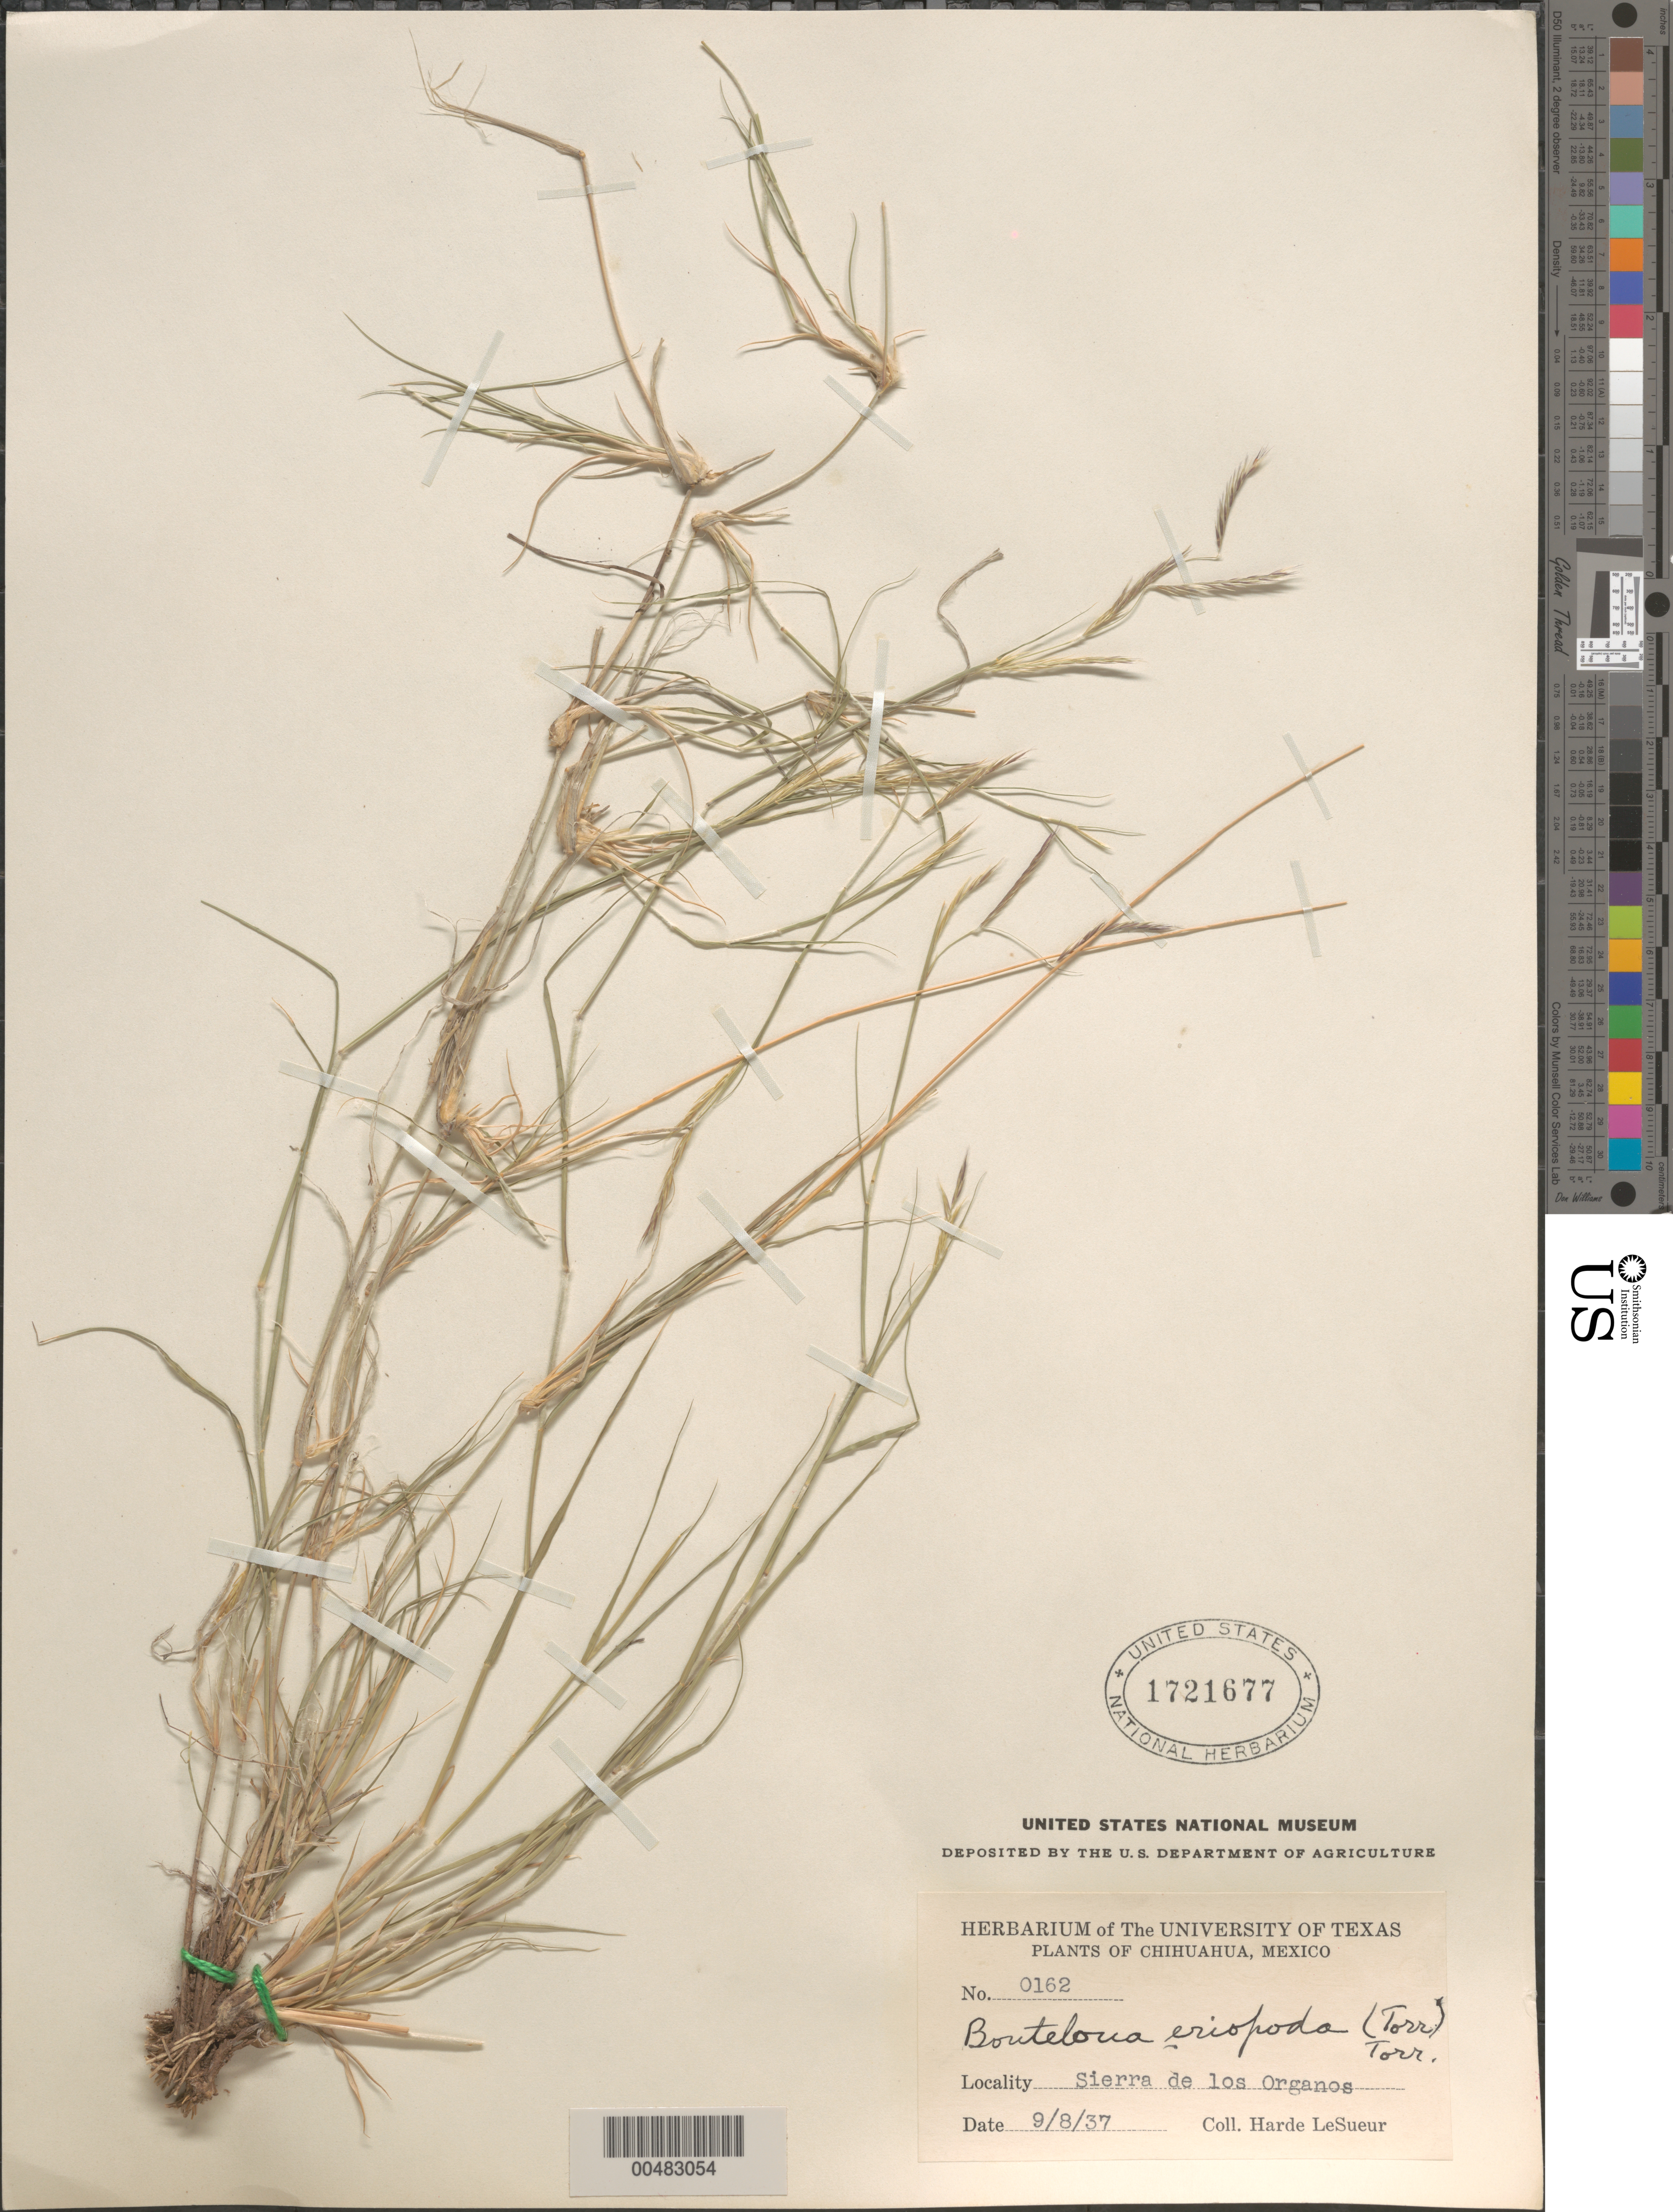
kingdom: Plantae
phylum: Tracheophyta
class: Liliopsida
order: Poales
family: Poaceae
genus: Bouteloua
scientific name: Bouteloua eriopoda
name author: (Torr.) Torr.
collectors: D. H. LeSueur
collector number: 0162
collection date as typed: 8 Sep 1937 to 9 Aug 1937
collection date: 1937-08-09/1937-09-08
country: Mexico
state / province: Chihuahua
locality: Sierra de los Organos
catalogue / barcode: US 1721677